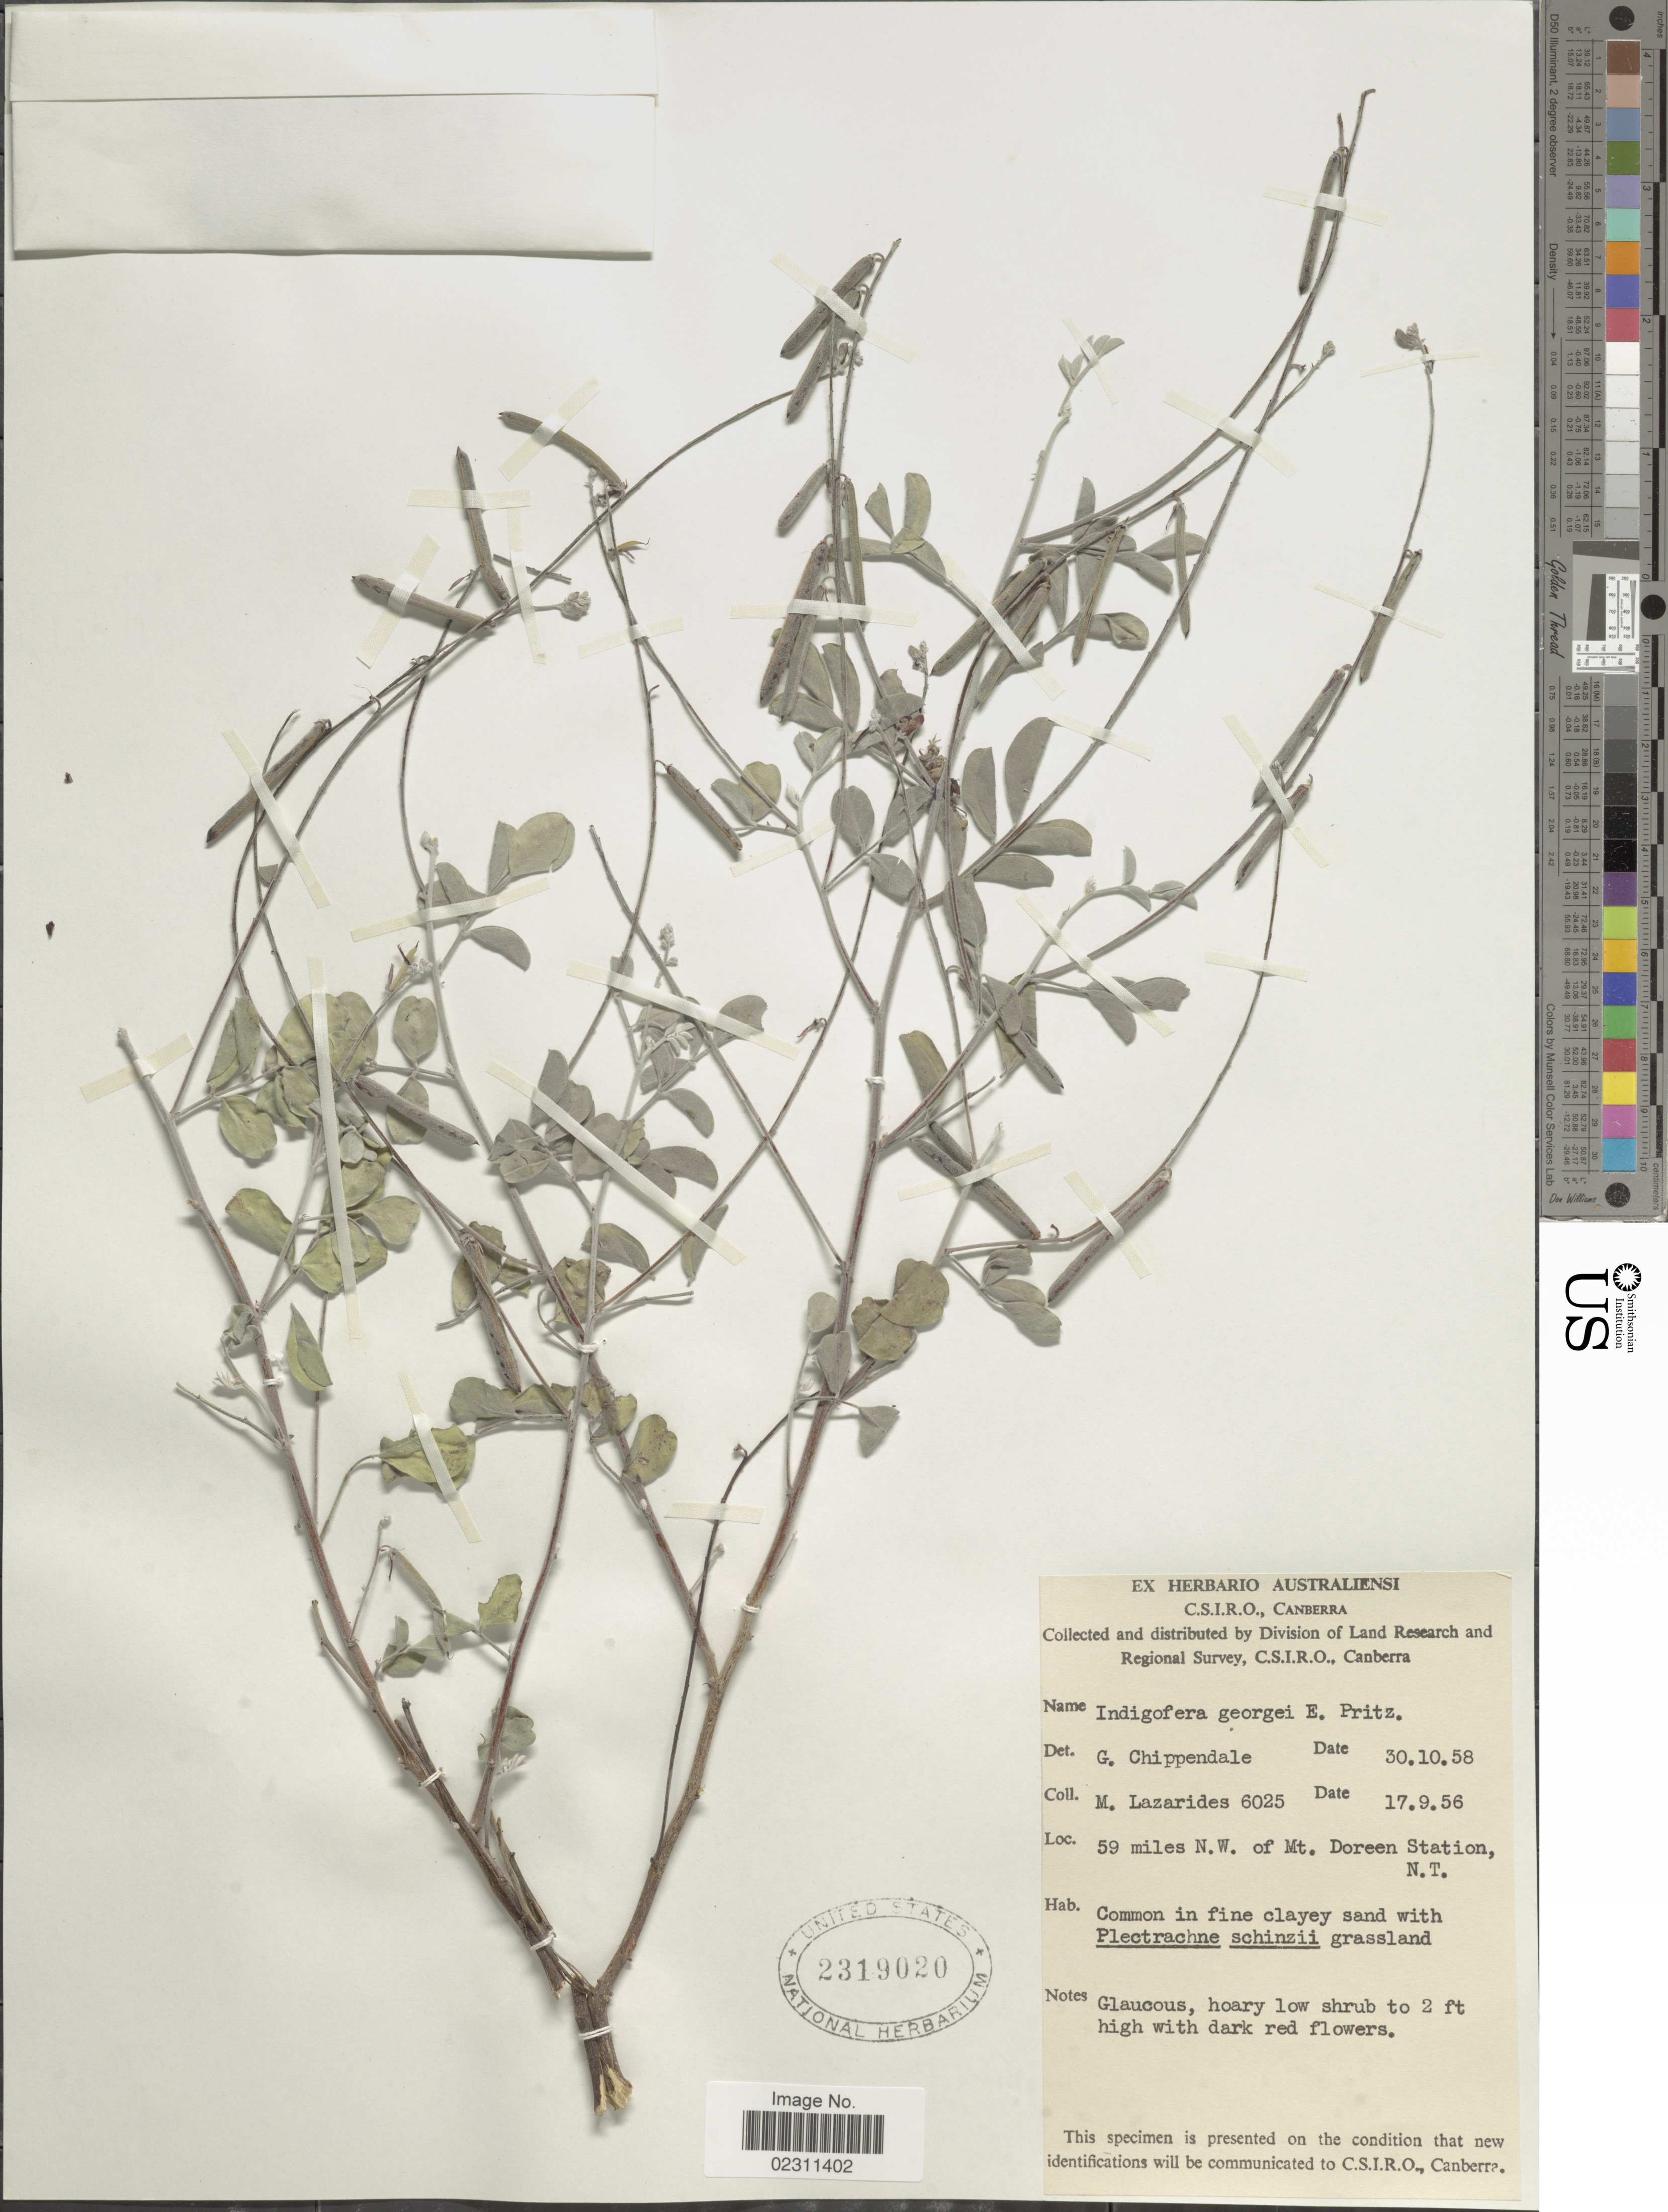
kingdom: Plantae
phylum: Tracheophyta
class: Magnoliopsida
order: Fabales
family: Fabaceae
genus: Indigofera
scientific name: Indigofera georgei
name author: E. Pritz.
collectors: M. Lazarides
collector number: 6026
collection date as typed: Transcribed d/m/y: 17/9/56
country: Australia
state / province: Northern Territory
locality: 59 miles N.W. of Mt. Doreen Station, N.T.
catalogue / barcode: US 2319020